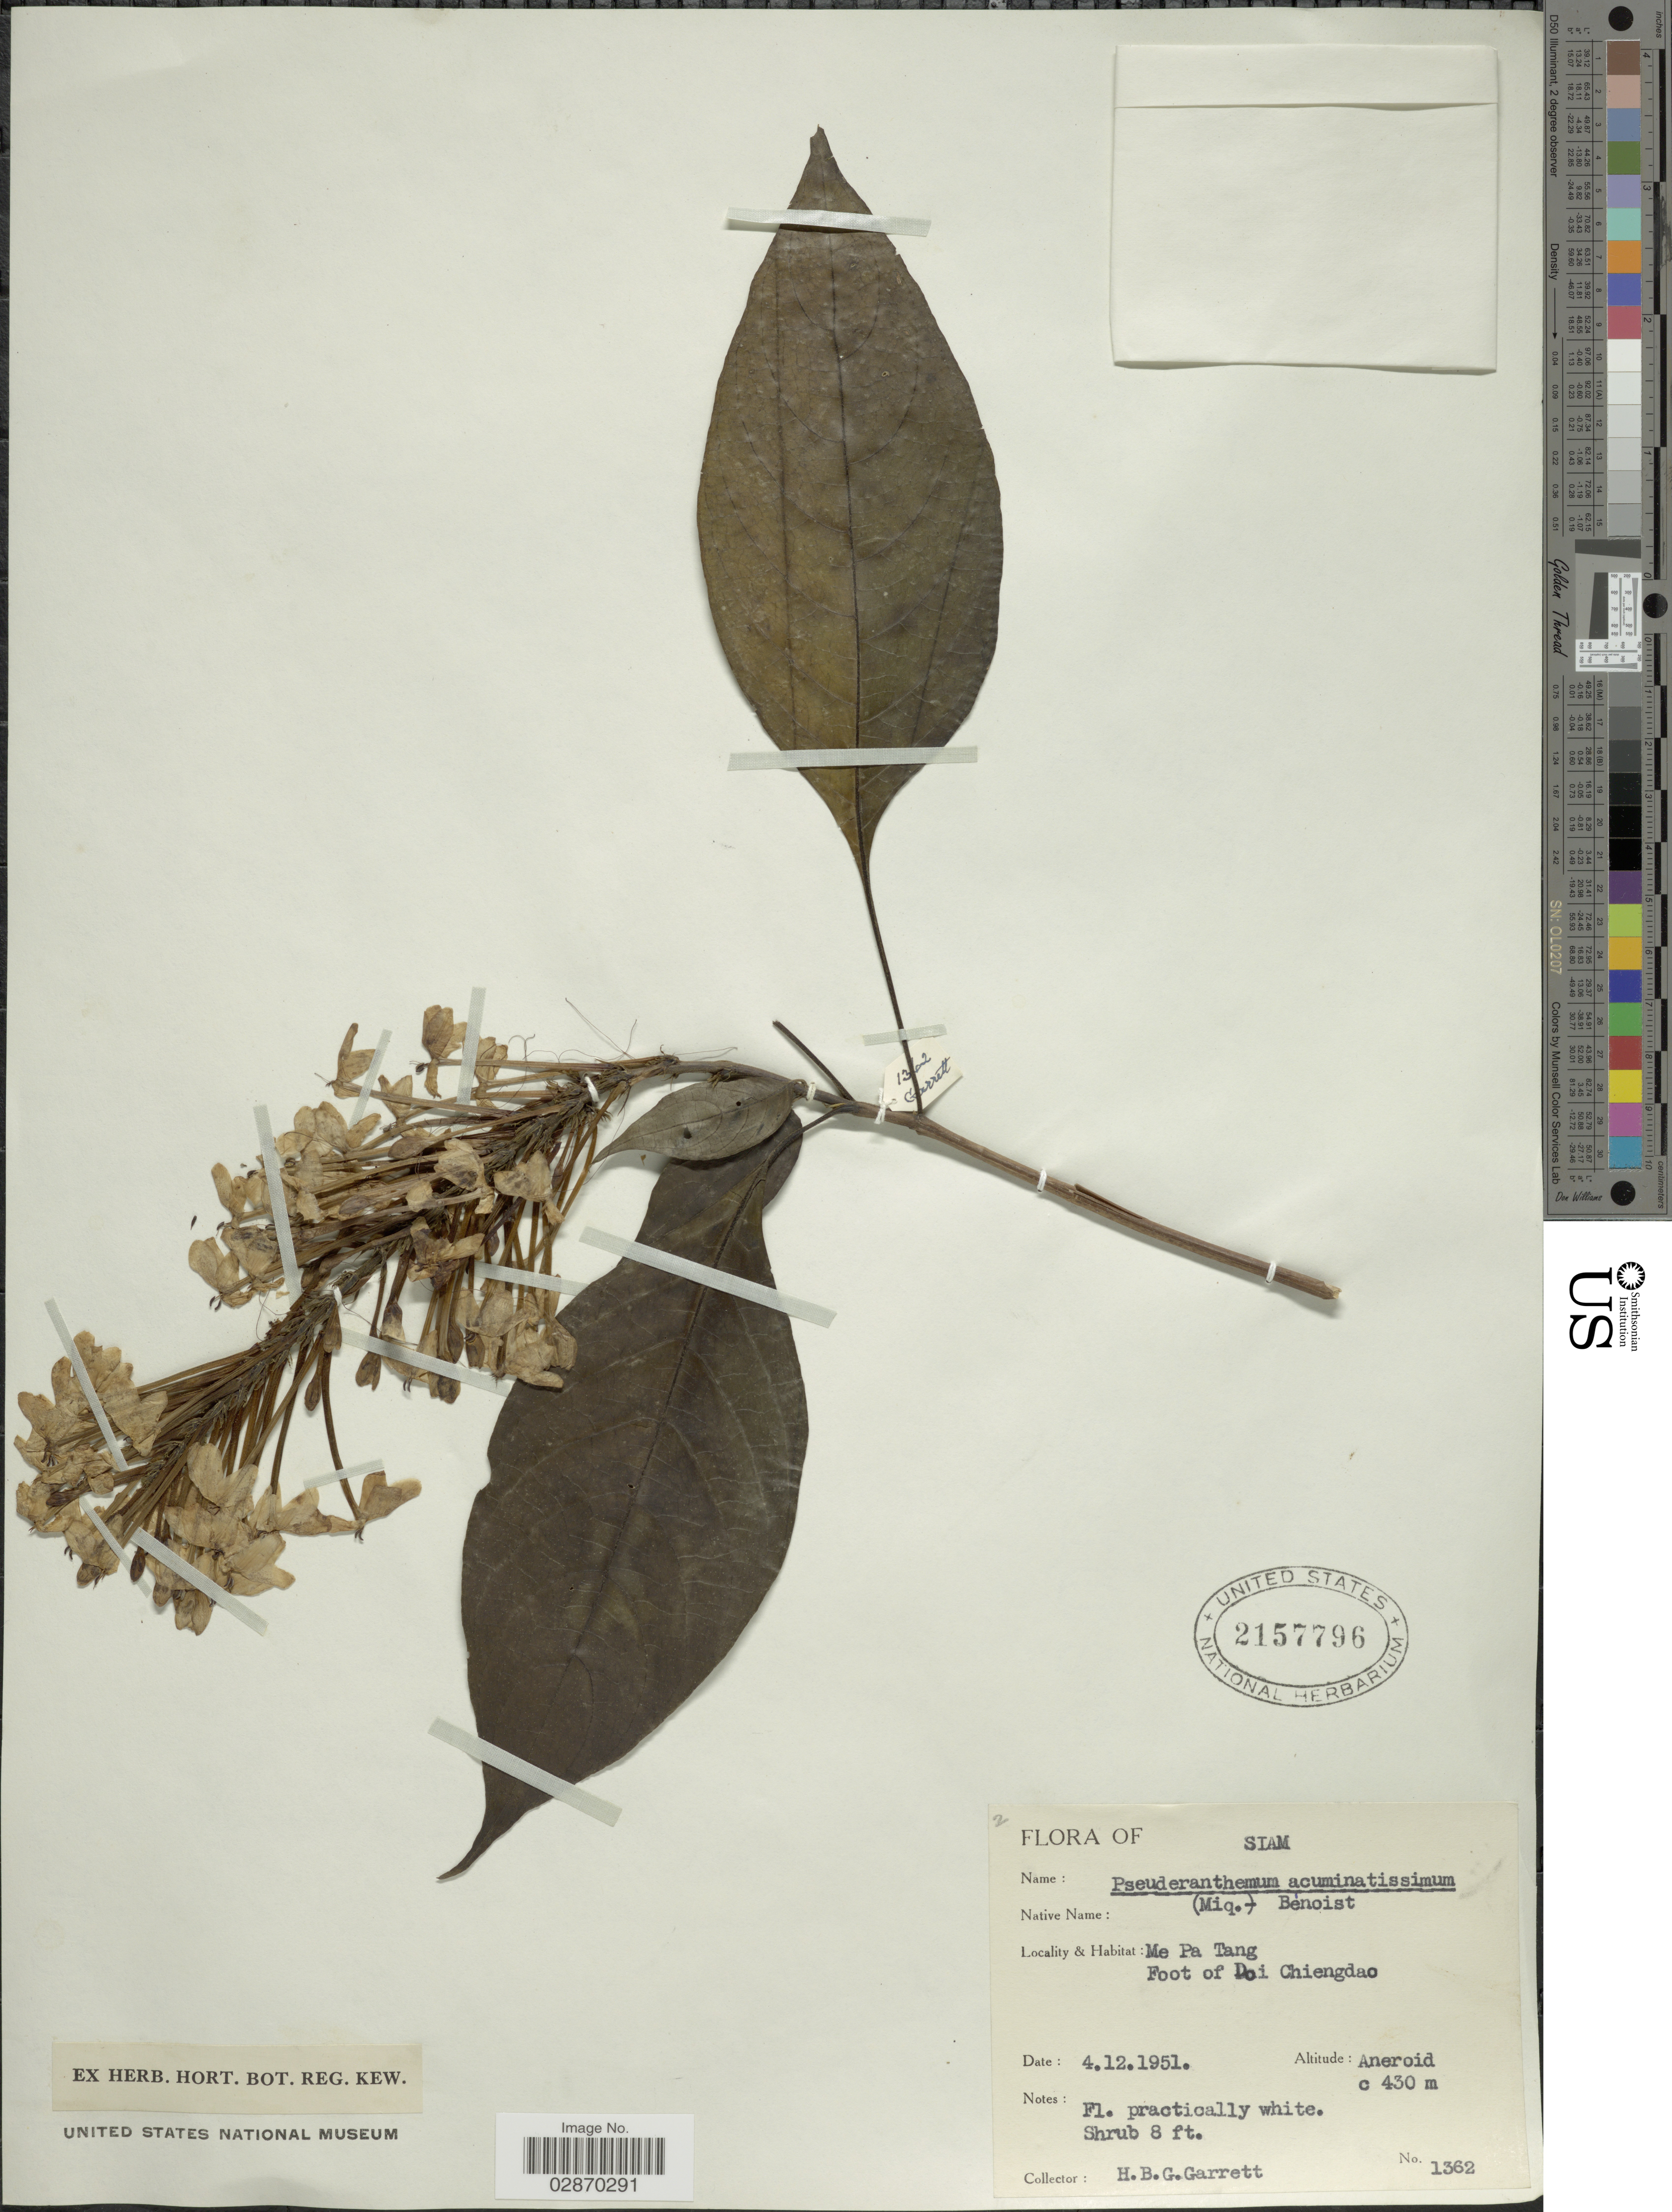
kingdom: Plantae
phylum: Tracheophyta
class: Magnoliopsida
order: Lamiales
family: Acanthaceae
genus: Pseuderanthemum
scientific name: Pseuderanthemum acuminatissimum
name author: (Miq.) Radlk.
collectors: H. Garrett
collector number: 1362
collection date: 1951-12-04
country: Thailand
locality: Siam. Me Pa Tang. Foot of Doi Chiengdao.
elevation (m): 430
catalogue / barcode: US 2157796